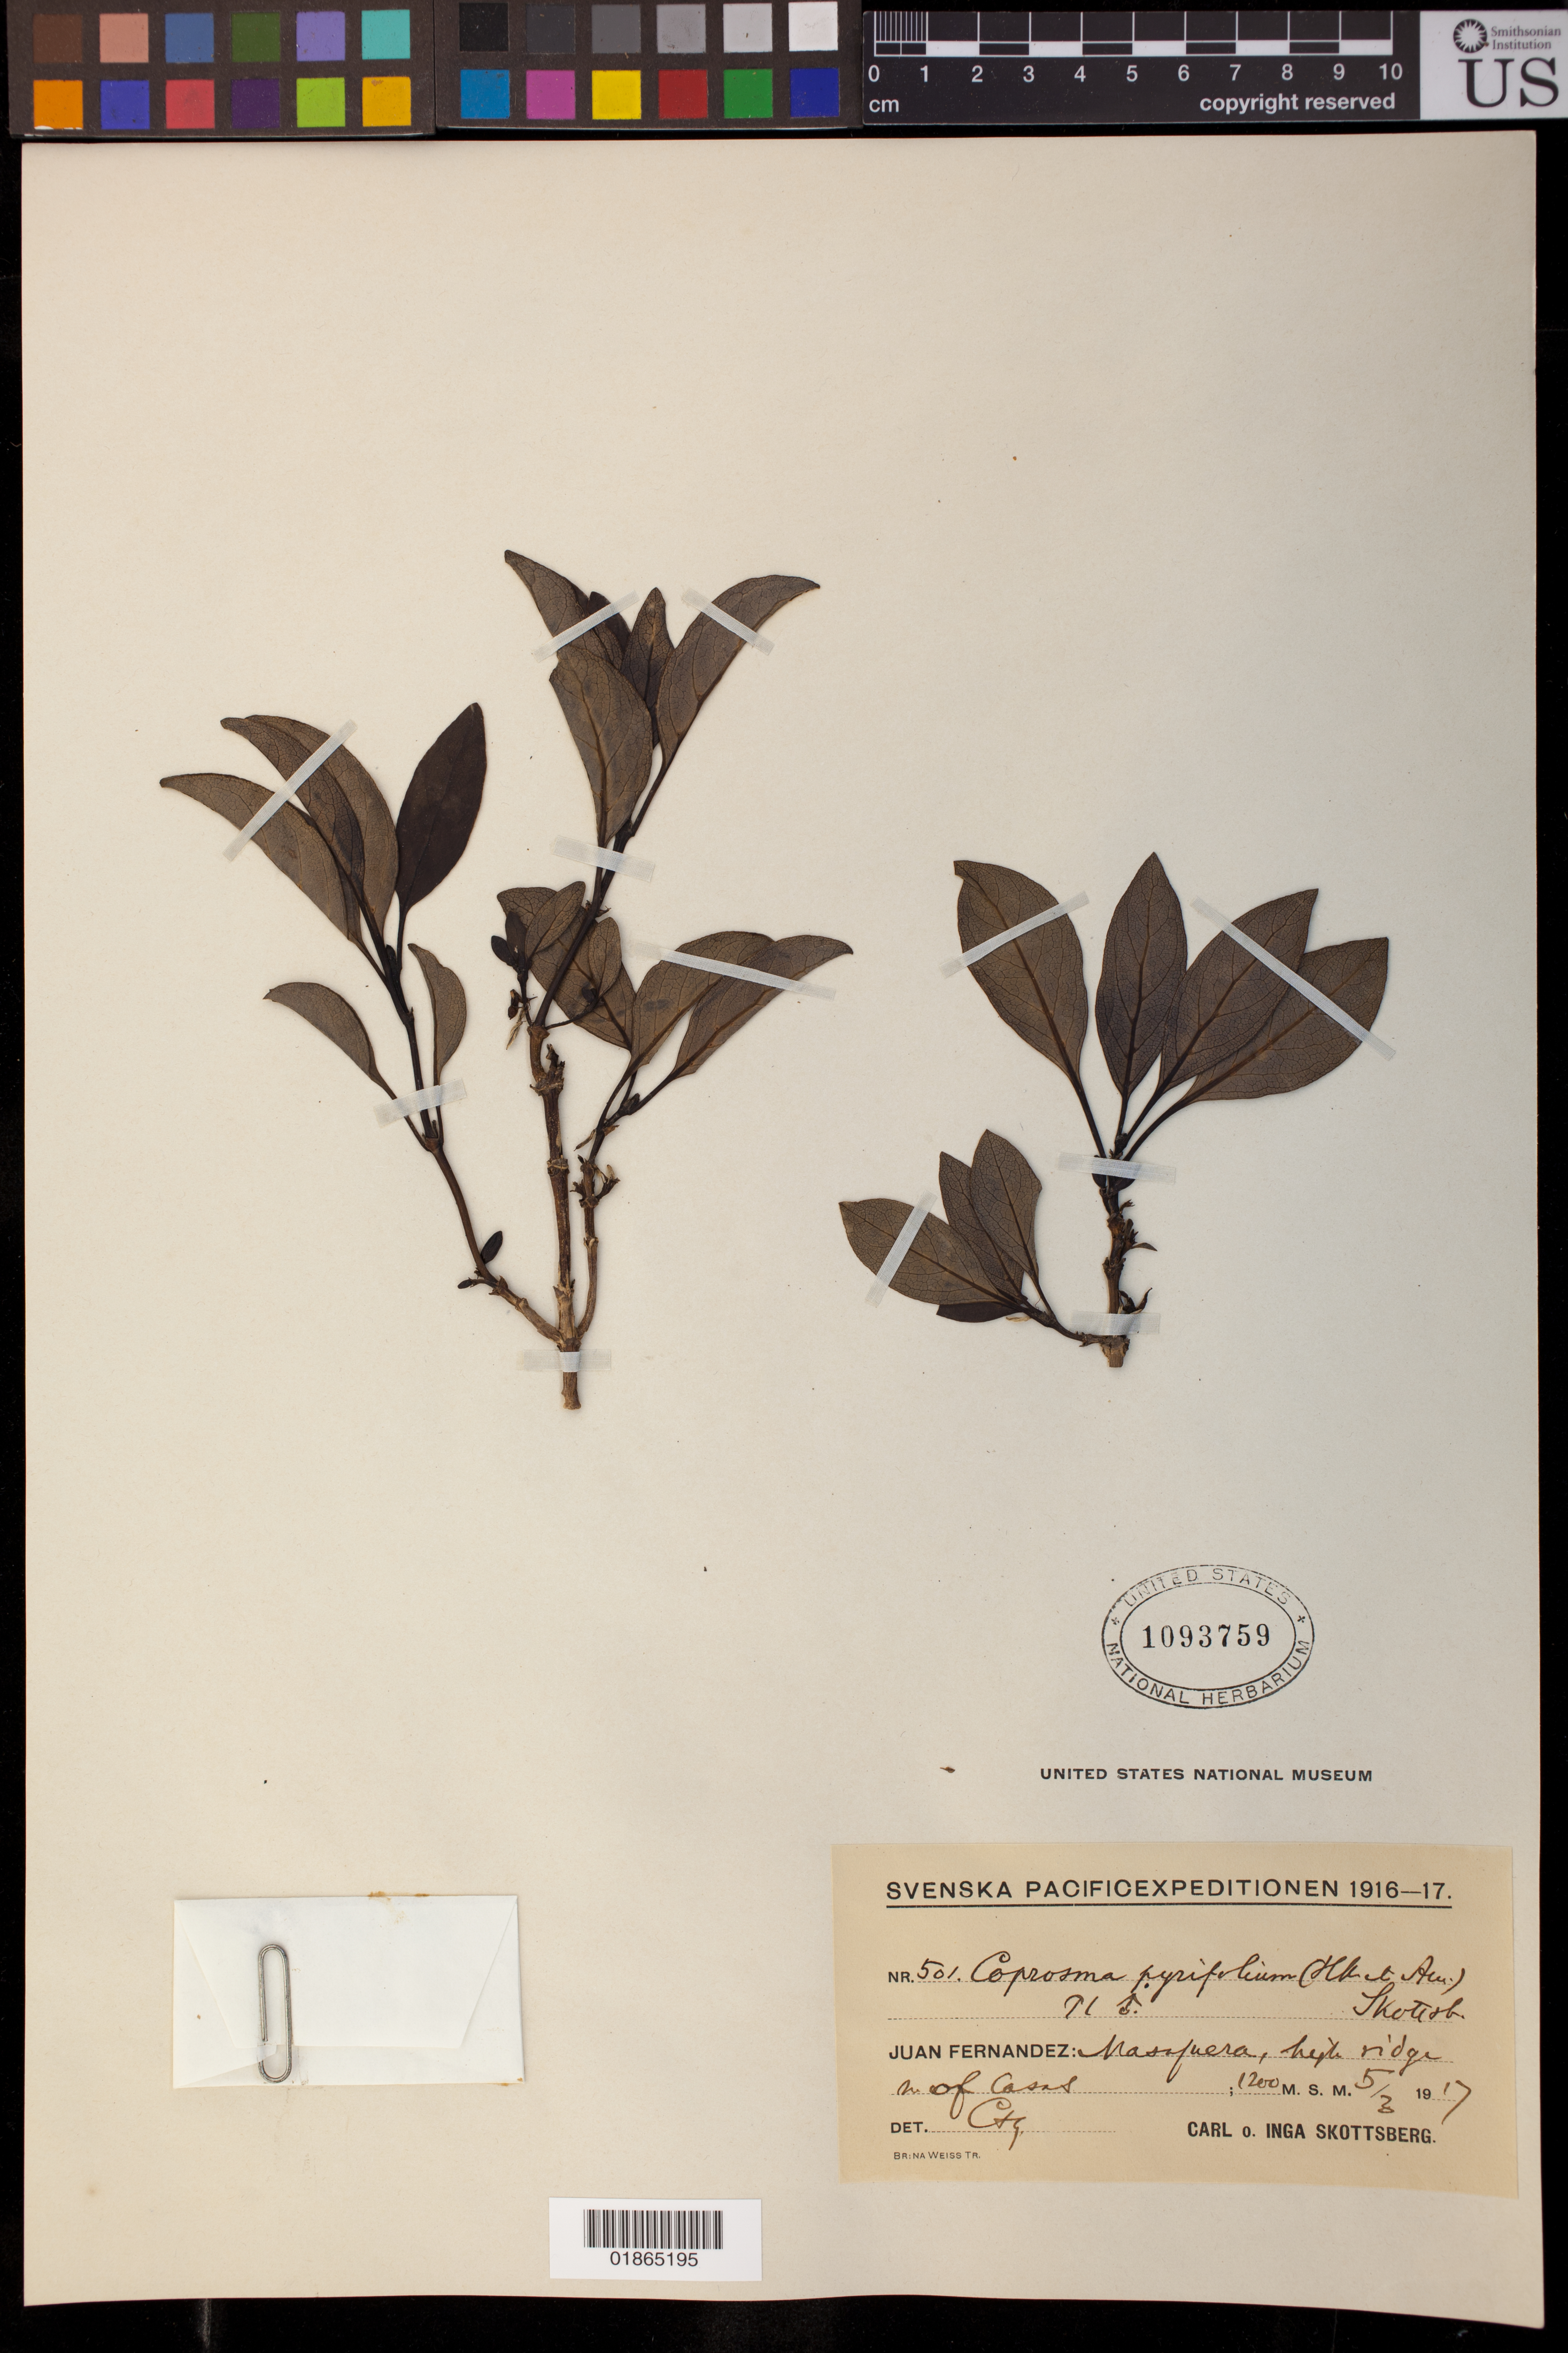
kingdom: Plantae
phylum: Tracheophyta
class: Magnoliopsida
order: Gentianales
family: Rubiaceae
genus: Coprosma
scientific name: Coprosma pyrifolia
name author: (Hook. & Arn.) Skottsb.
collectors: C. Skottsberg & I. Skottsberg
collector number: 501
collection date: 1917-03-05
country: Chile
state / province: Valparaíso (V)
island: Mas Afuera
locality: Juan Fernandez: Masafuera, high ridge N. of Casas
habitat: High ridge.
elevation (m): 1200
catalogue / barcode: US 1093759